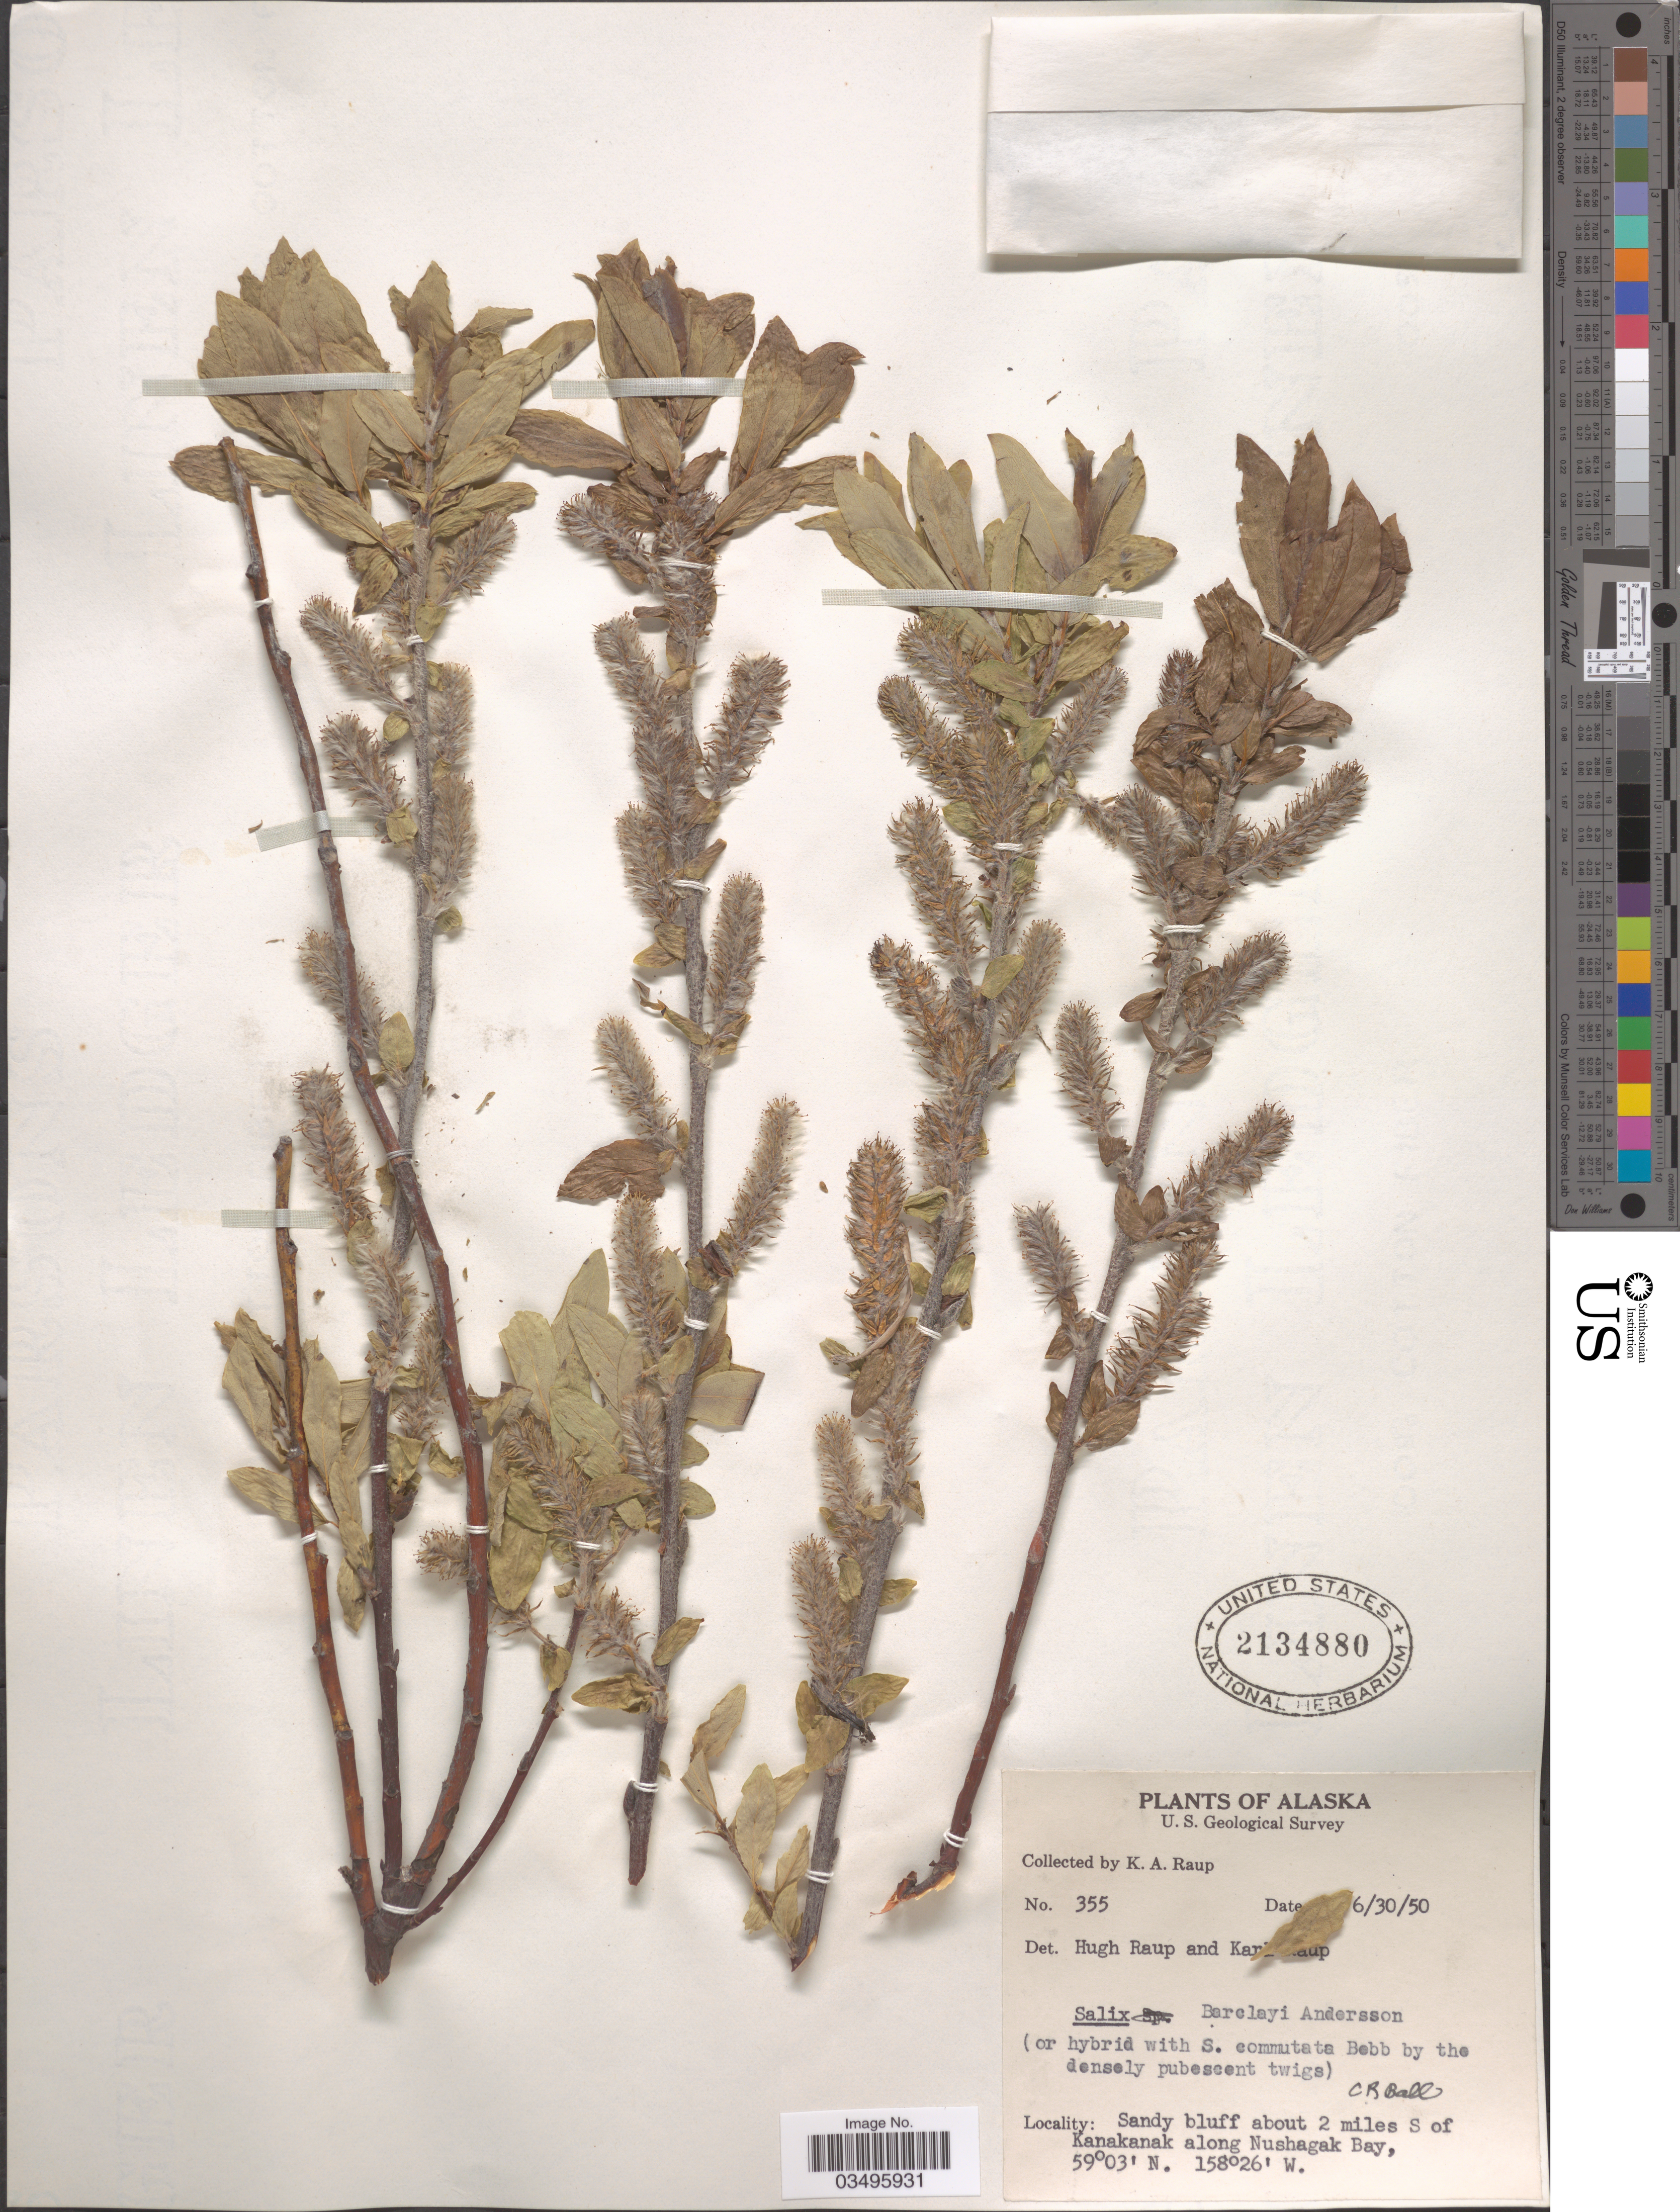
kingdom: Plantae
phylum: Tracheophyta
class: Magnoliopsida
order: Malpighiales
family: Salicaceae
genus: Salix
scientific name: Salix barclayi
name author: Andersson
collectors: K. Raup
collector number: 355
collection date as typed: Transcribed d/m/y: 30/6/50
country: United States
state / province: Alaska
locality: Sandy bluff about 2 miles S of Kanakanak along Nushagak Bay.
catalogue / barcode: US 2134880